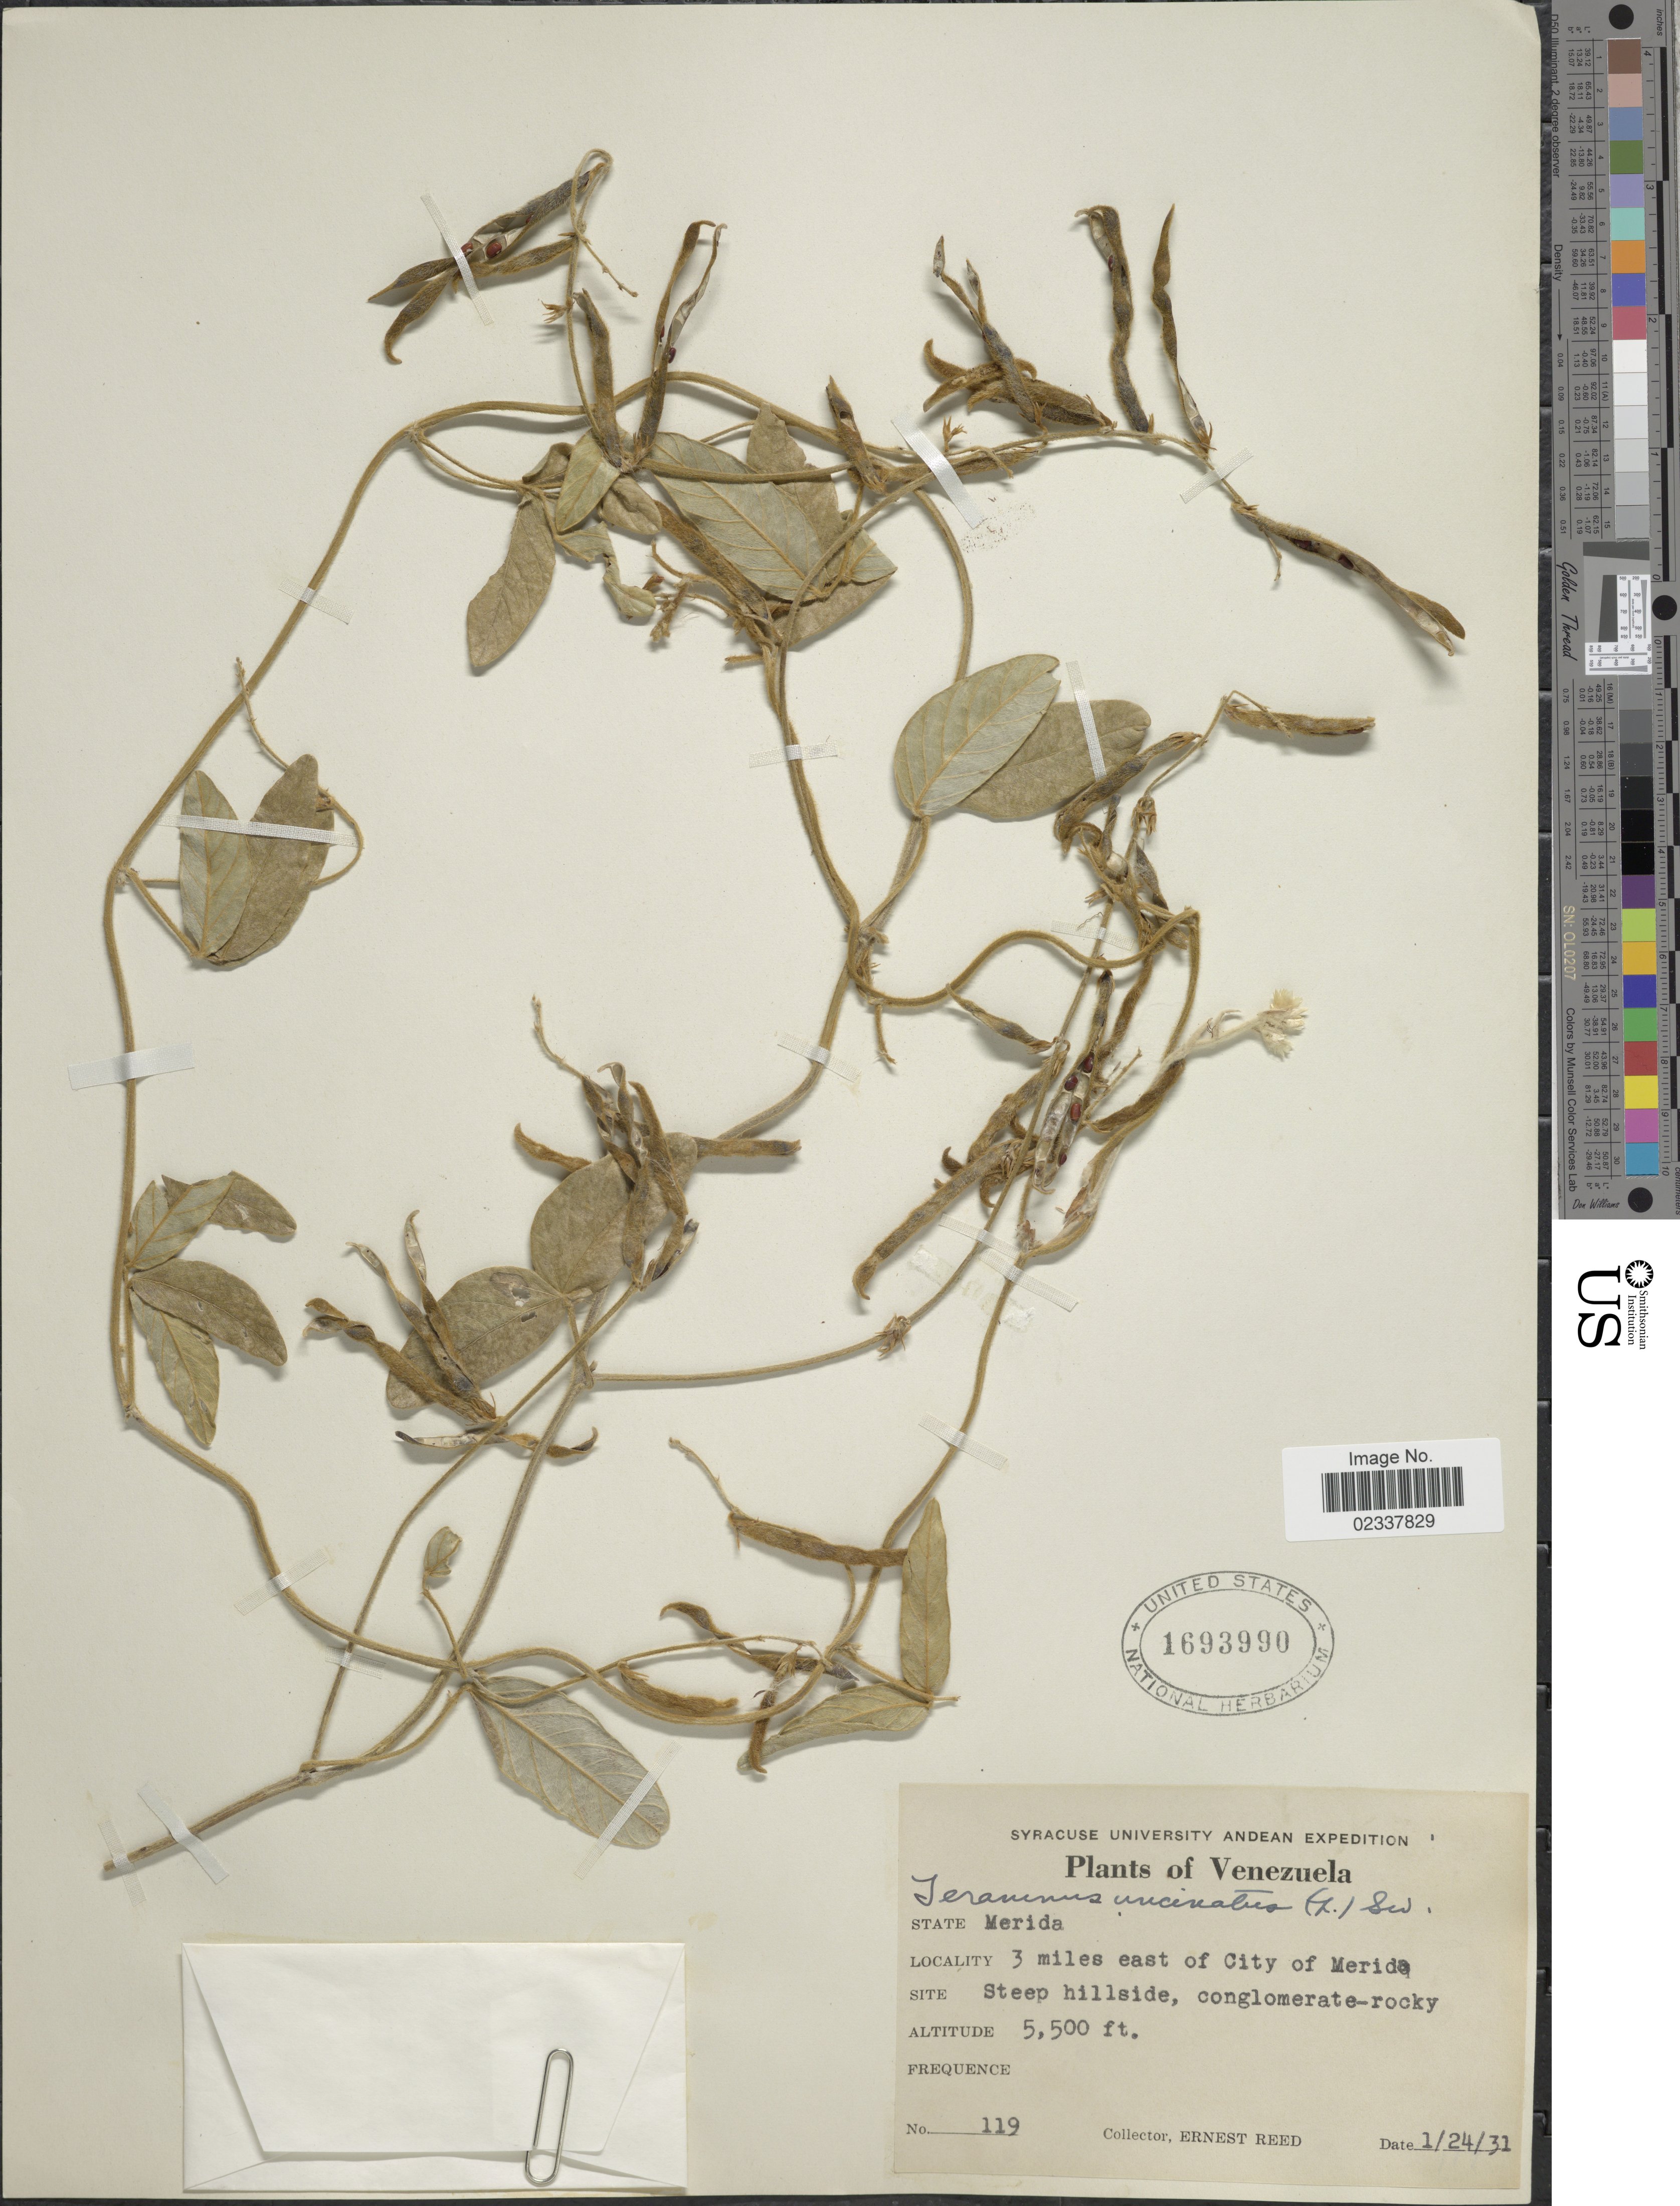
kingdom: Plantae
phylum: Tracheophyta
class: Magnoliopsida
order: Fabales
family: Fabaceae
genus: Teramnus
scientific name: Teramnus uncinatus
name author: (L.) Sw.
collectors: E. Reed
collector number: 119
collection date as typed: Transcribed d/m/y: 24/1/31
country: Venezuela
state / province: Mérida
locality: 3 miles east of City of Merida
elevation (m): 1676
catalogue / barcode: US 1693990